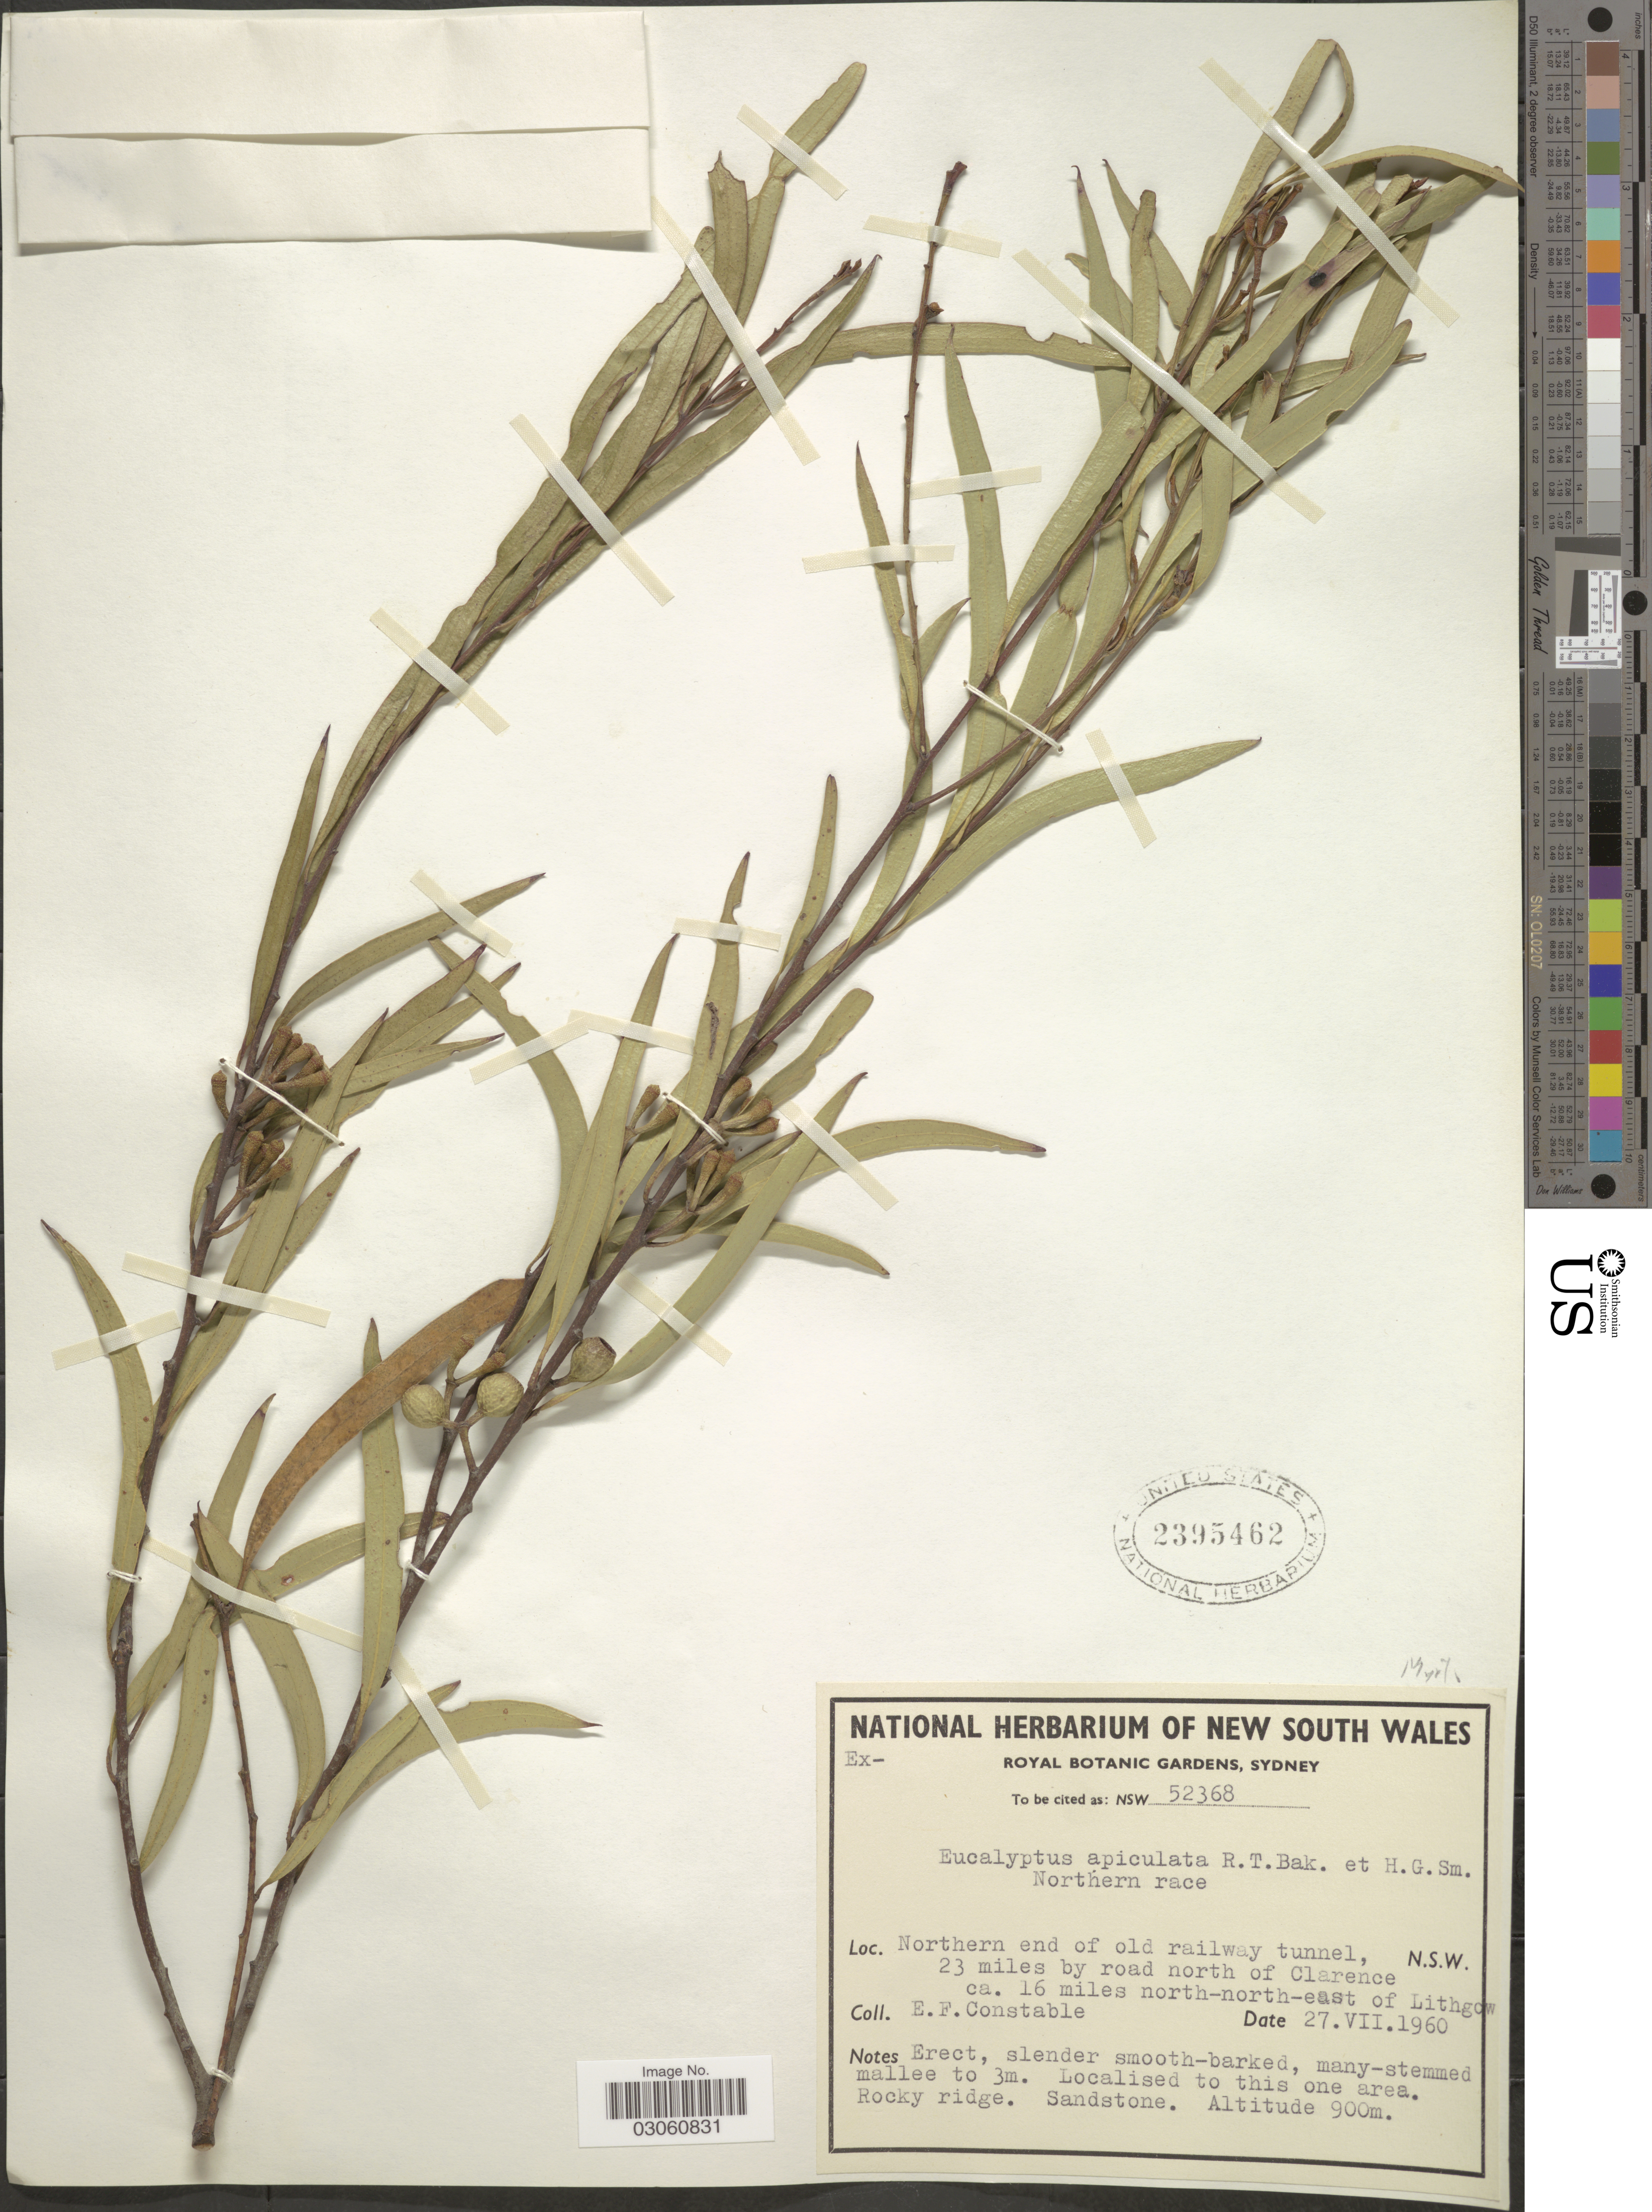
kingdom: Plantae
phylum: Tracheophyta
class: Magnoliopsida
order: Myrtales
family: Myrtaceae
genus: Eucalyptus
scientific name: Eucalyptus apiculata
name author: R.T. Baker & H.G. Sm.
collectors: E. F. Constable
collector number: NSW52368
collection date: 1960-07-27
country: Australia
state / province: New South Wales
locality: Northern end of old railway tunnel, 23 miles by road north of Clarence ca. 16 miles north-north-east of Lithgow.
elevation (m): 900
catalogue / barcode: US 2395462